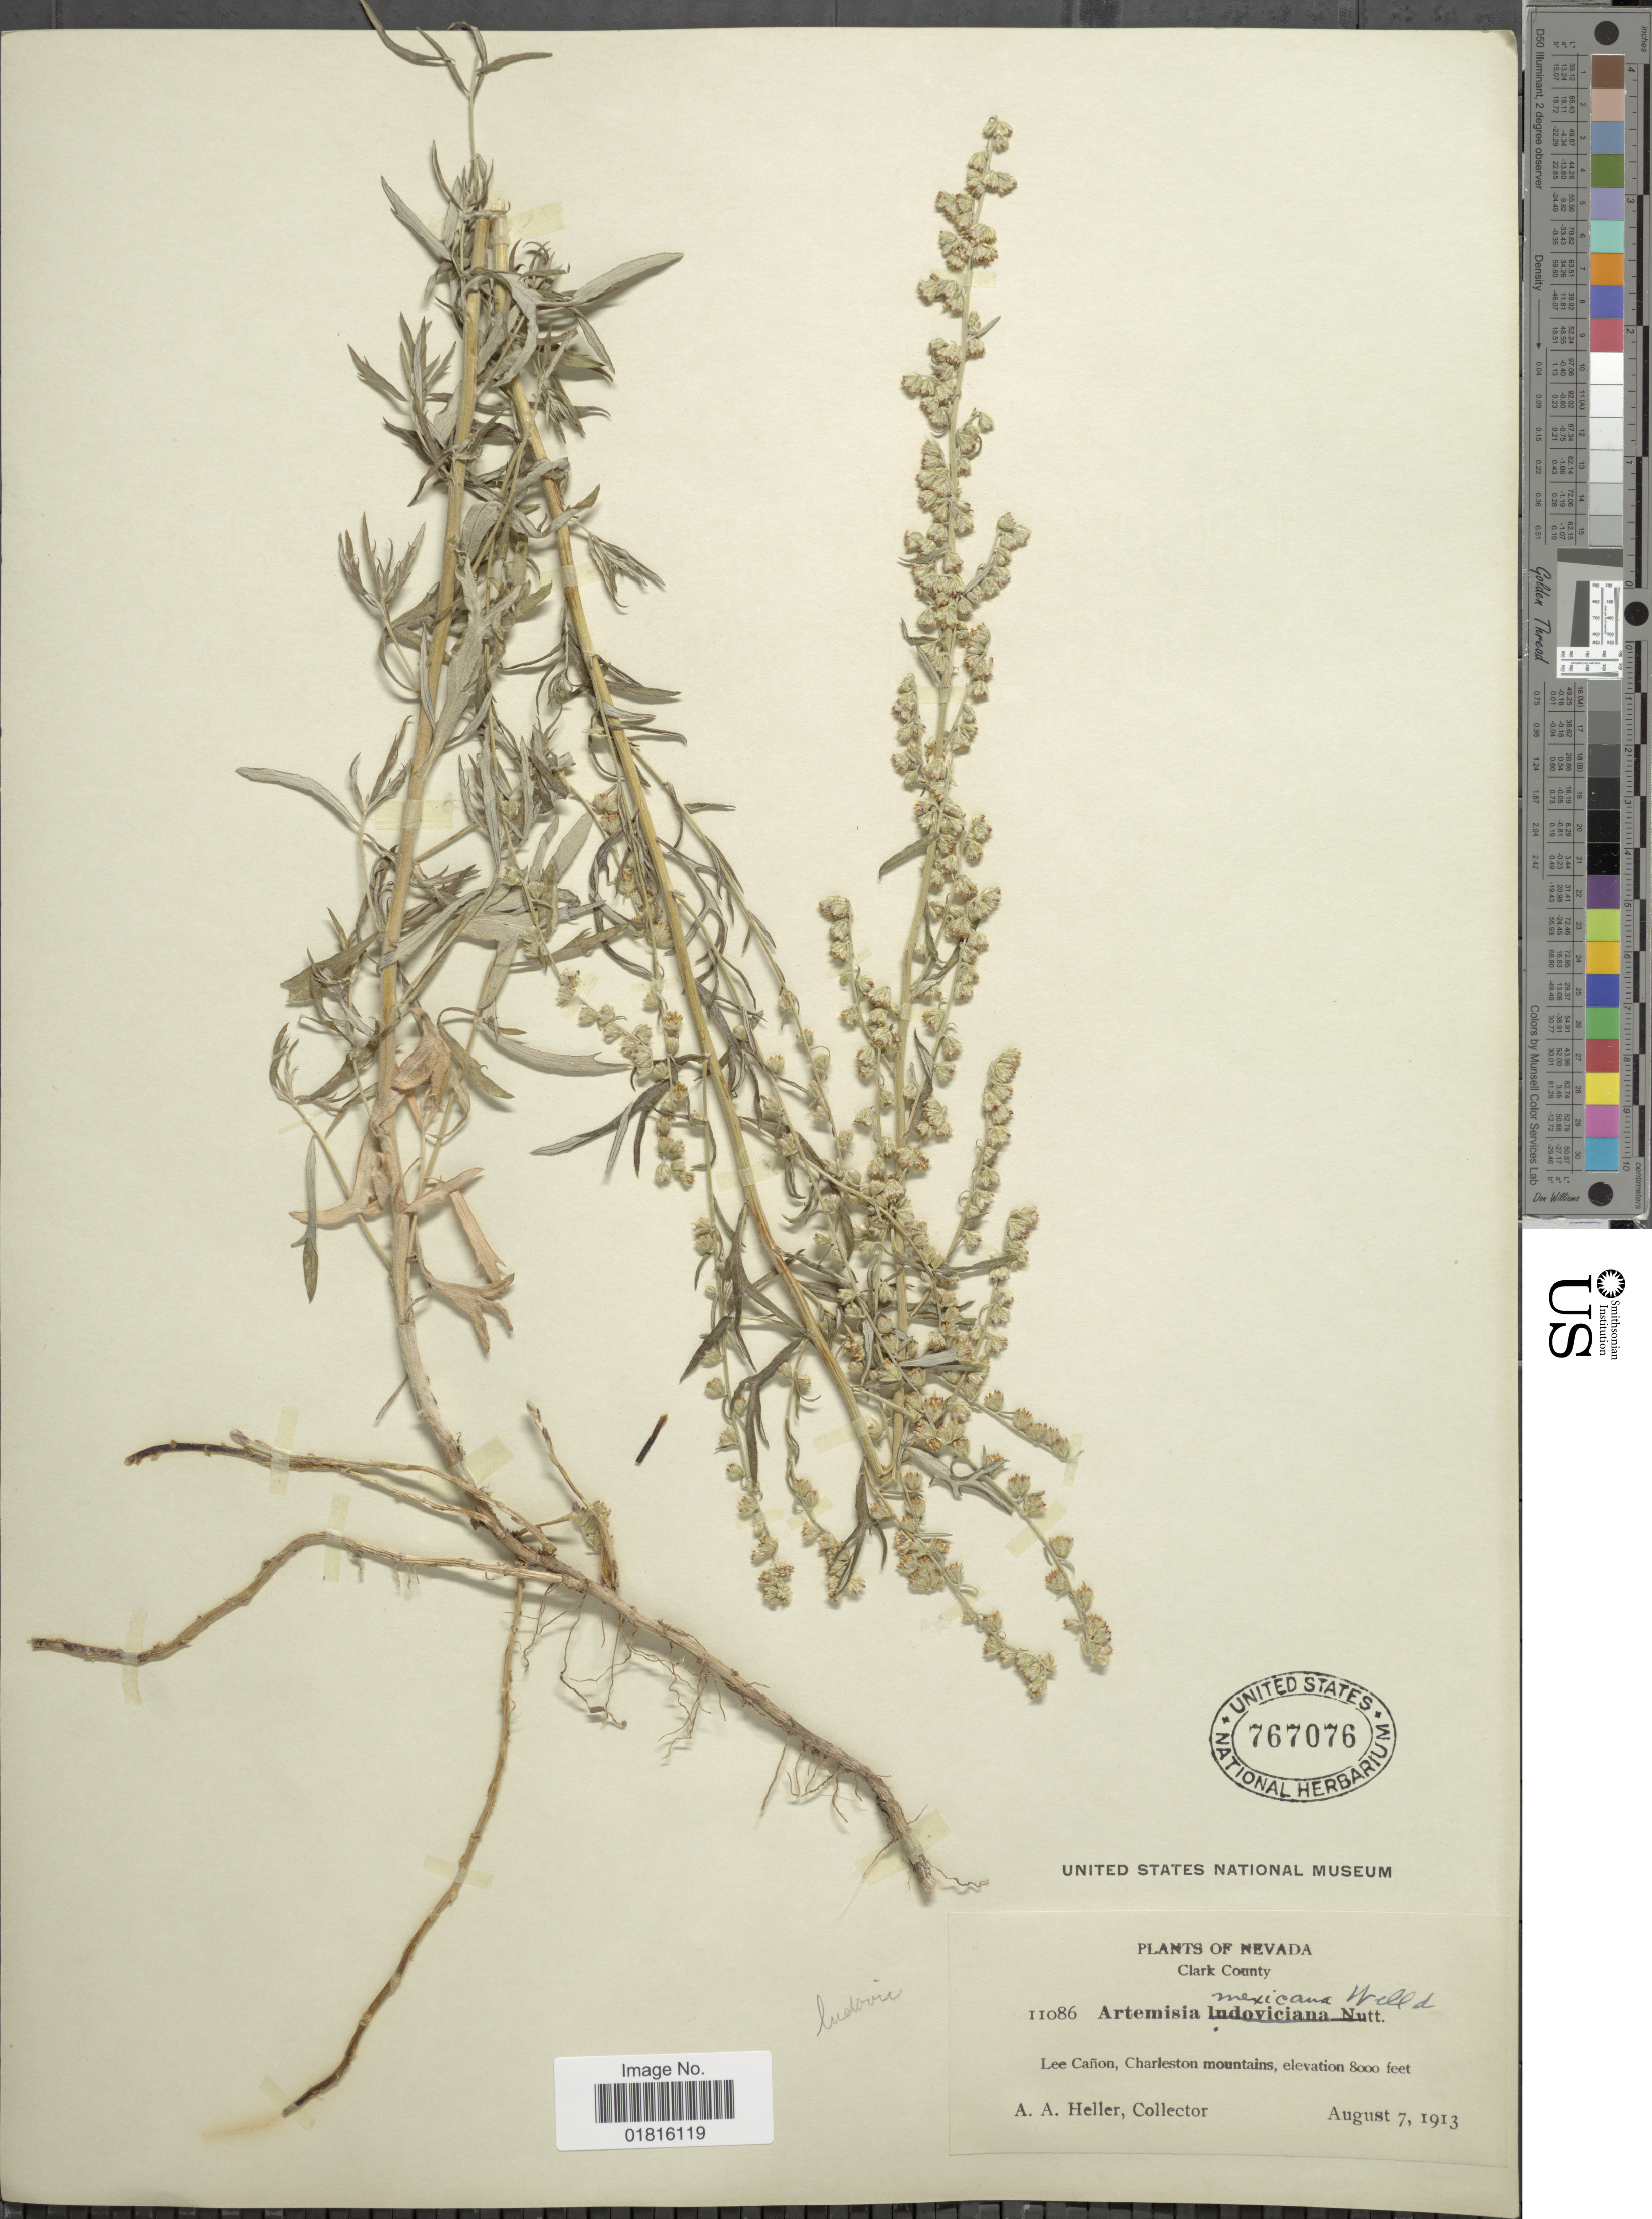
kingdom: Plantae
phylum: Tracheophyta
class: Magnoliopsida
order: Asterales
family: Asteraceae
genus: Artemisia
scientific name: Artemisia ludoviciana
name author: Nutt.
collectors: A. A. Heller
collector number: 11086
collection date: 1913-08-07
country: United States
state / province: Nevada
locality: Clark County, Lee Cañon, Charleston mountains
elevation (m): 2438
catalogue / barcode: US 767076